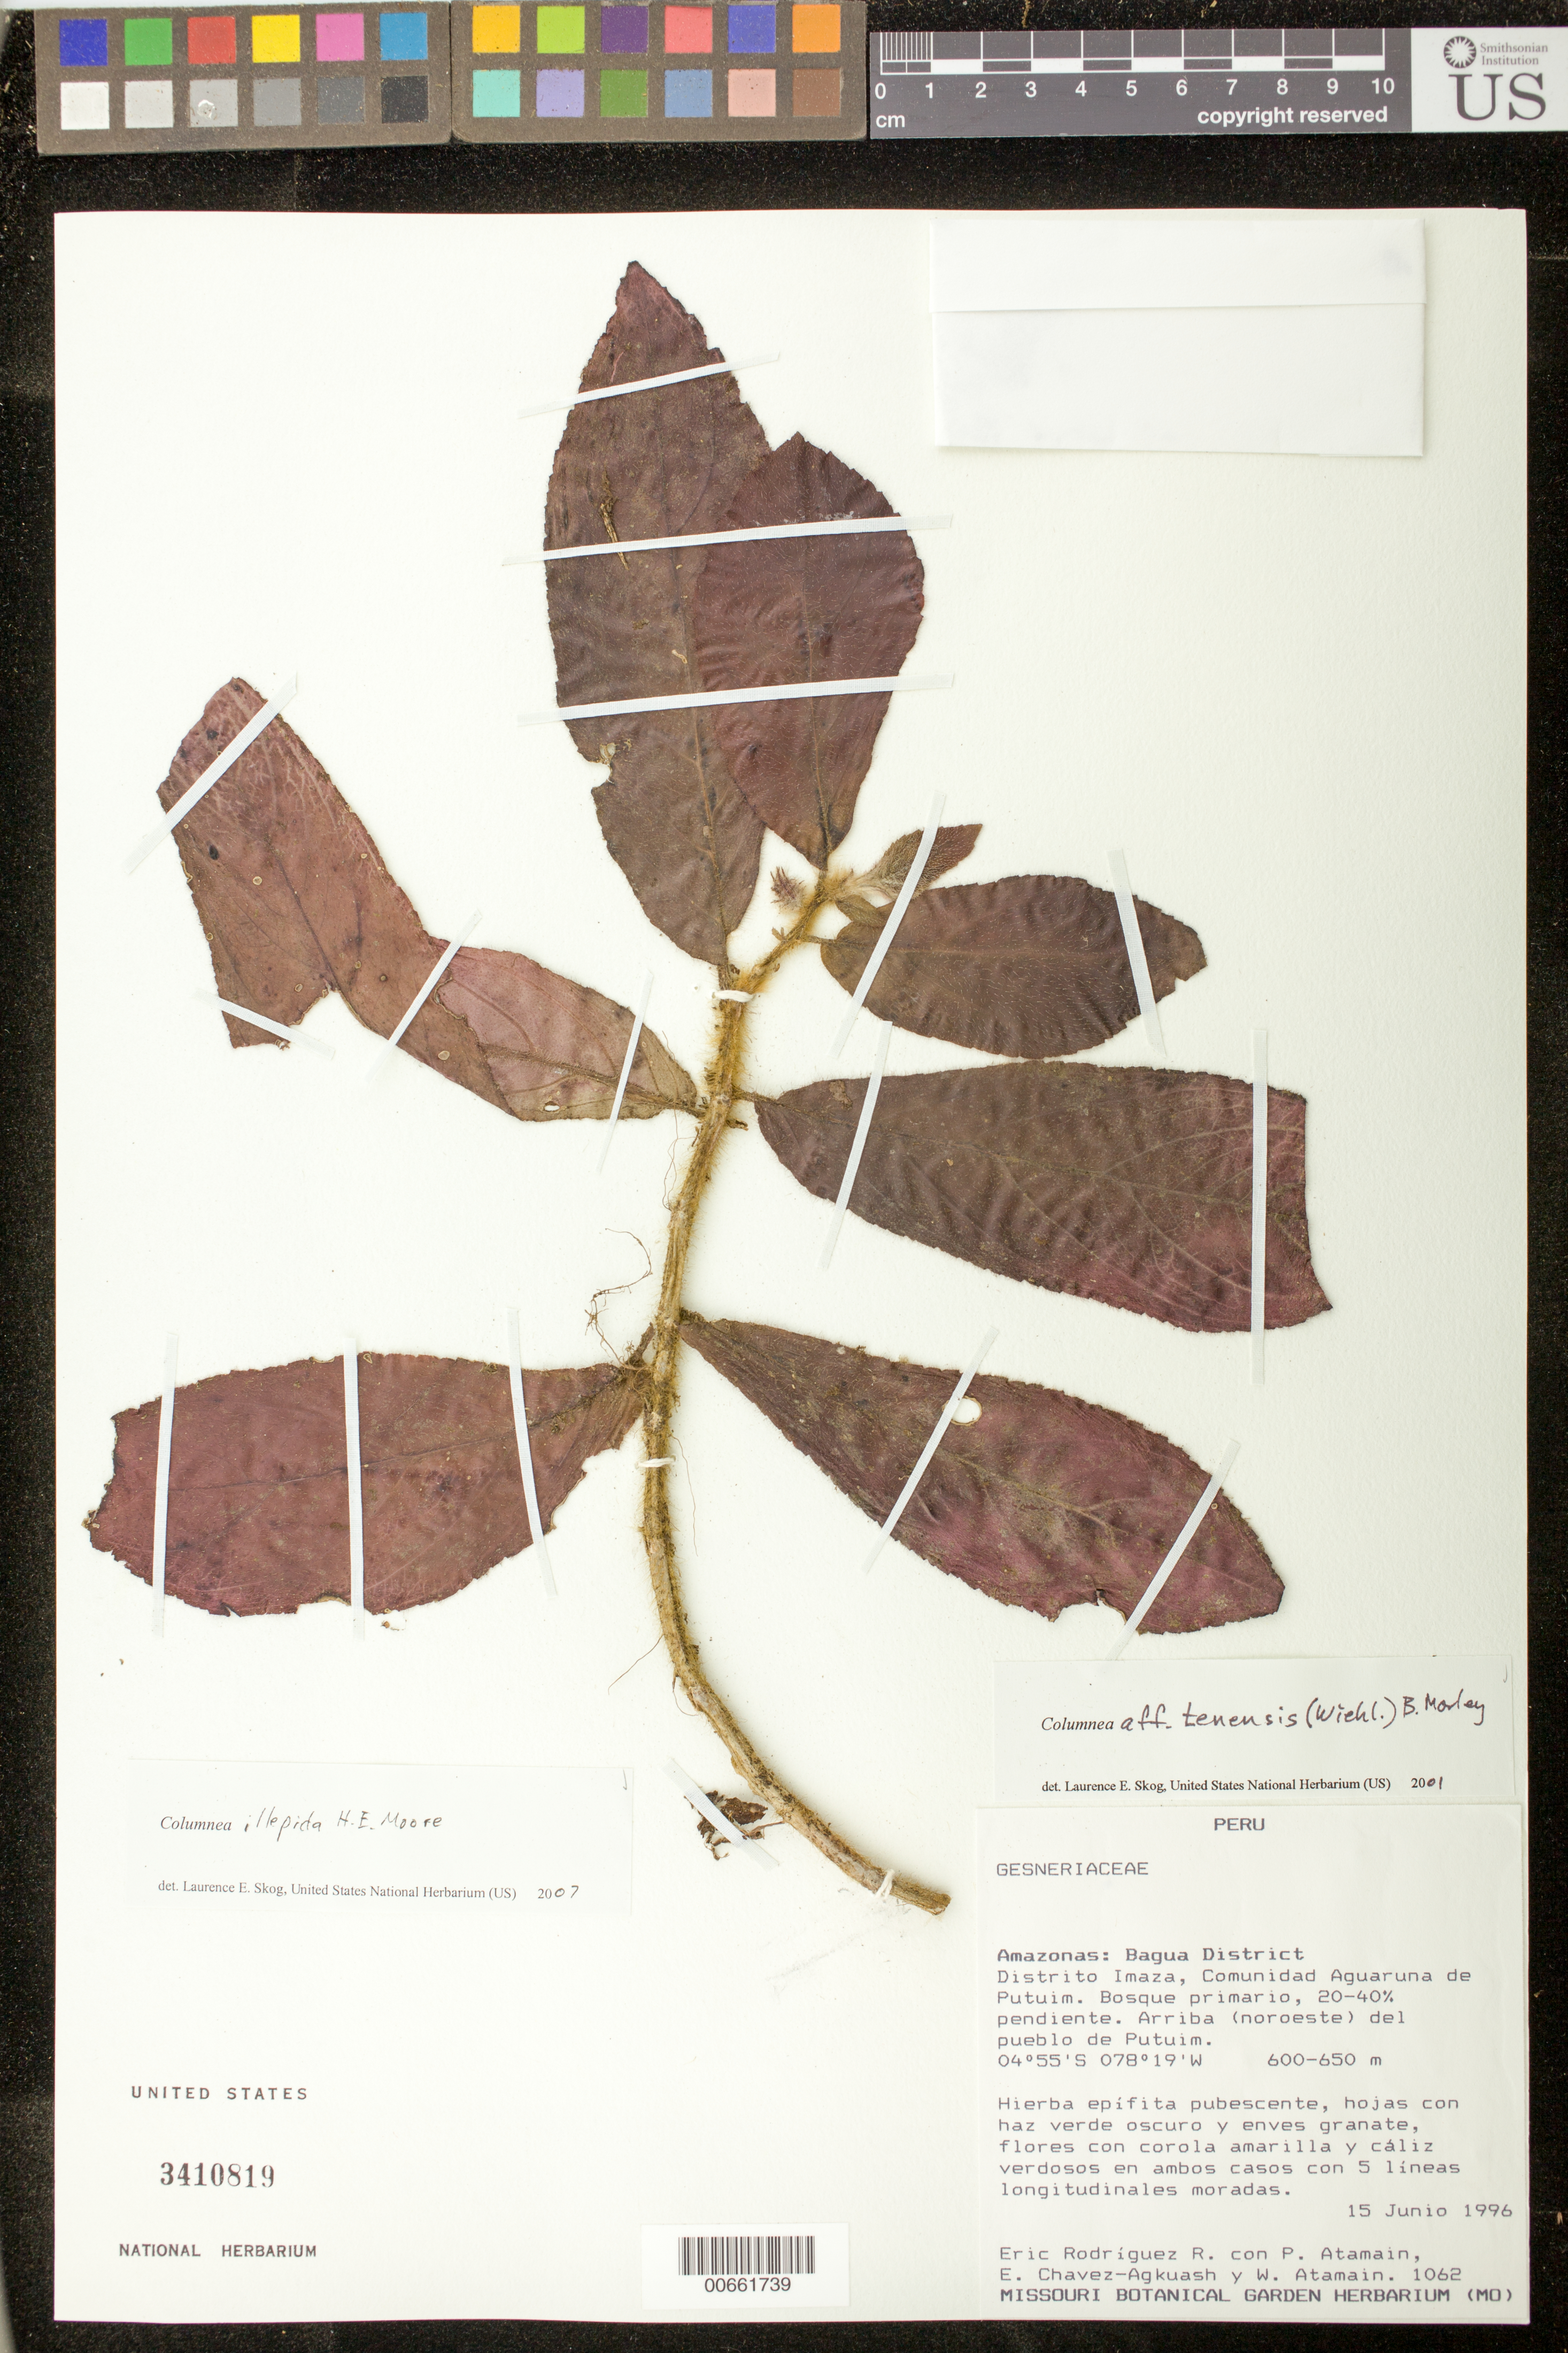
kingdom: Plantae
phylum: Tracheophyta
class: Magnoliopsida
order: Lamiales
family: Gesneriaceae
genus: Columnea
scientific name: Columnea illepida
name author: H.E. Moore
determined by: Skog, Laurence E.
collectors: E. Rodriguez, P. Atamain, E. Chavez-Agkuash & W. Atamain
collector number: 1062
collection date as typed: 15 Jun 1996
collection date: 1996-06-15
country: Peru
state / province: Amazonas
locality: Bagua District, Distrito Imaza, comunidad Aguaruna de Putuim, arriba (noroeste) del pueblo de Putuim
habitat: Bosque primario, 20-40% pendiente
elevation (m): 600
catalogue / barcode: US 3410819